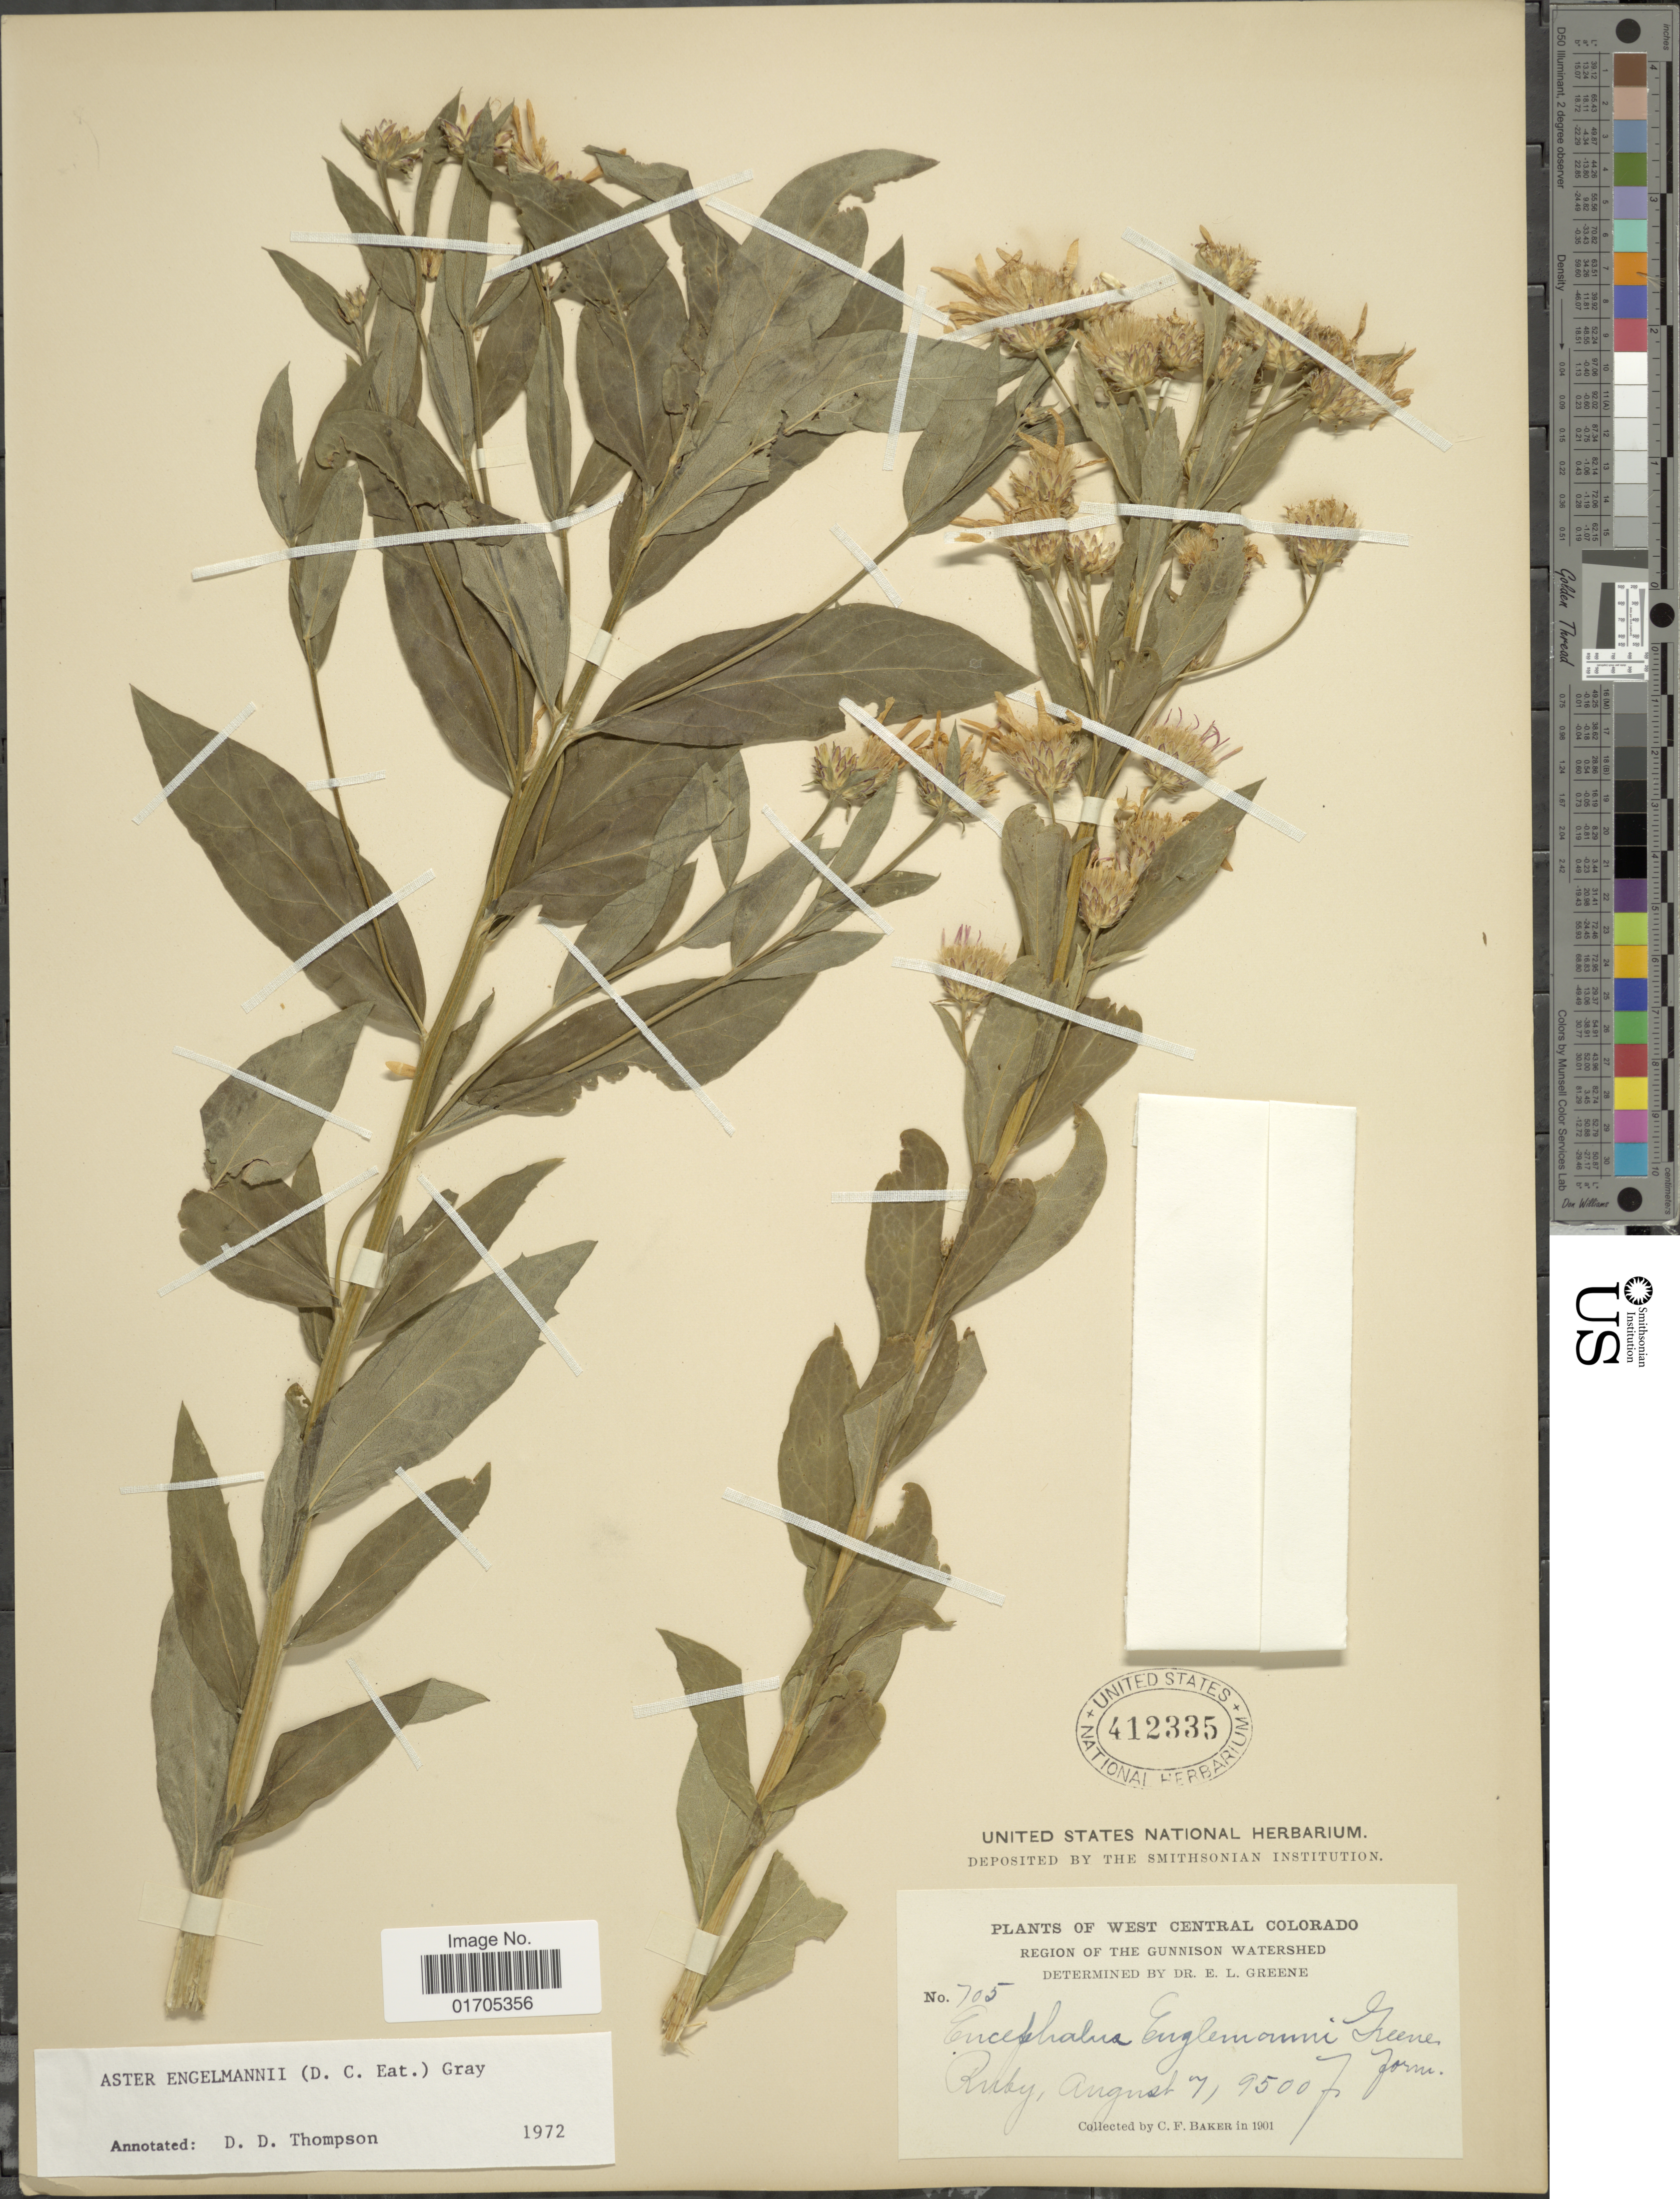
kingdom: Plantae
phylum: Tracheophyta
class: Magnoliopsida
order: Asterales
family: Asteraceae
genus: Eucephalus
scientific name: Eucephalus engelmannii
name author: (D.C. Eaton) Greene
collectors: C. F. Baker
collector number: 705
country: United States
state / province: Colorado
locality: West Central Colorado. Region of the Gunnison Watershed. Ruby.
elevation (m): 2896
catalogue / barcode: US 412335